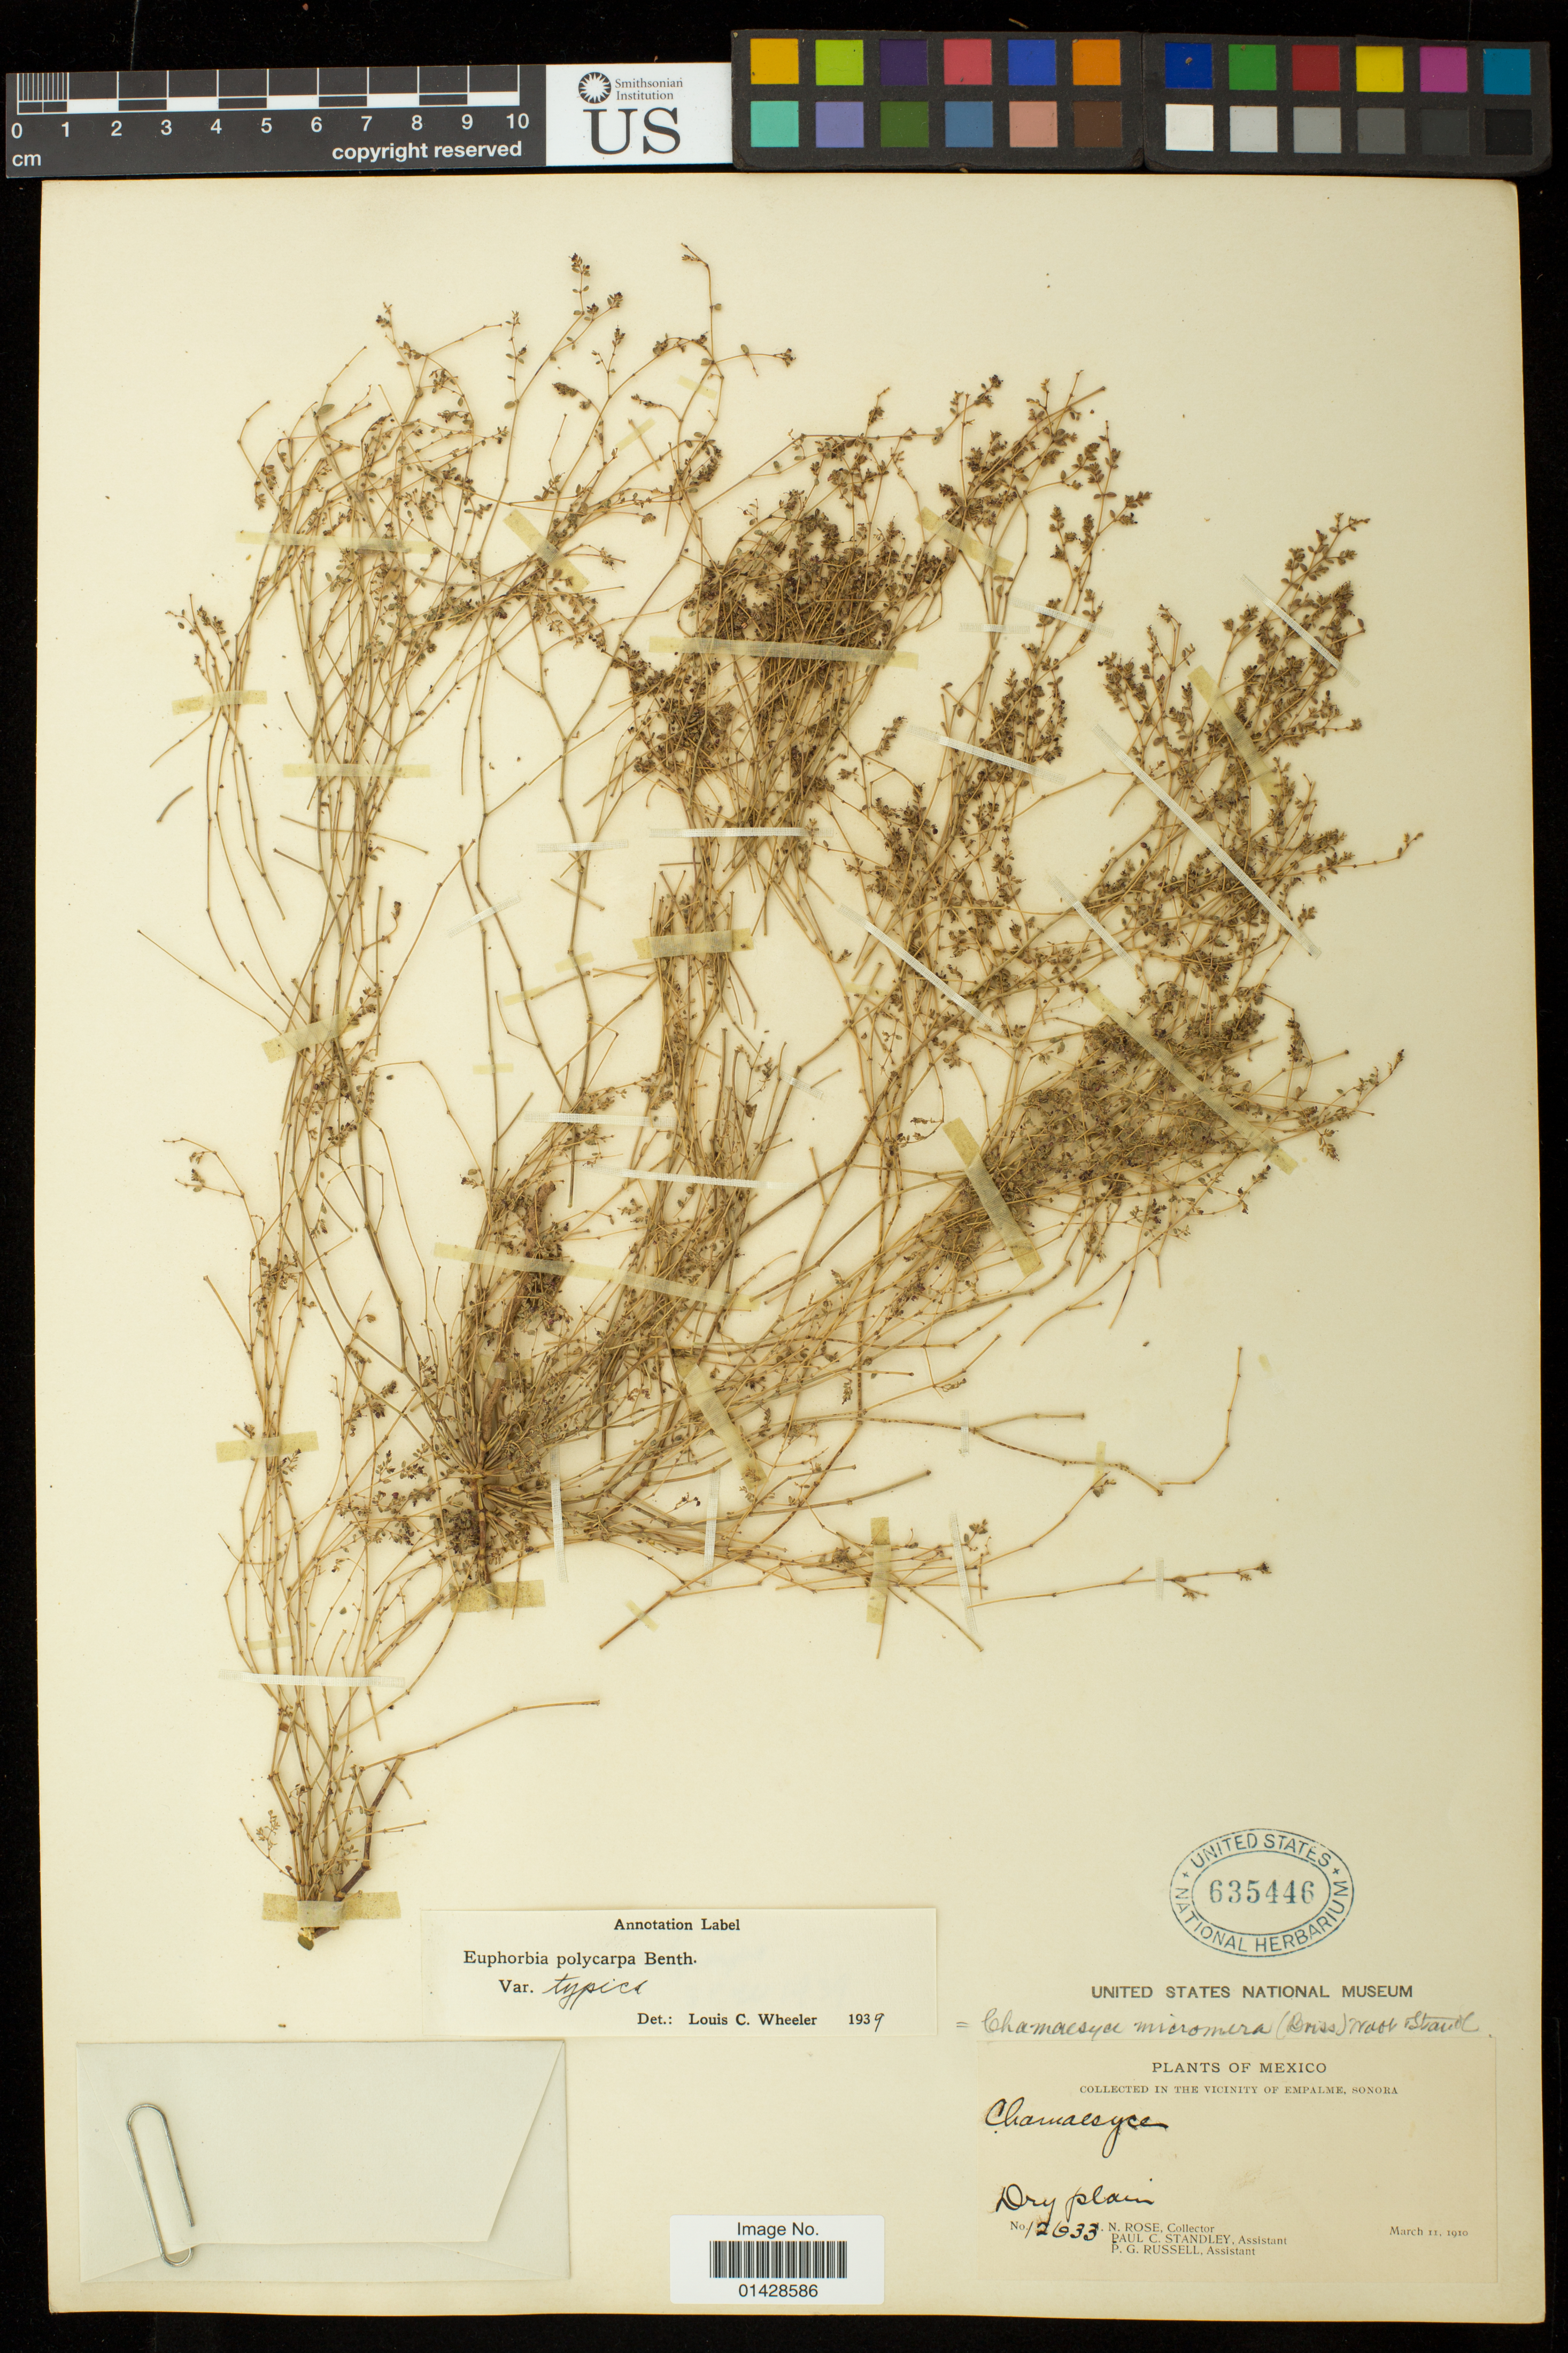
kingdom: Plantae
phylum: Tracheophyta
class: Magnoliopsida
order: Malpighiales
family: Euphorbiaceae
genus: Euphorbia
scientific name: Euphorbia polycarpa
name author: Benth.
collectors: J. N. Rose, P. C. Standley & P. G. Russell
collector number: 12633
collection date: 1910-03-11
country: Mexico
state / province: Sonora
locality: Vicinity of Empalme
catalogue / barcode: US 635446